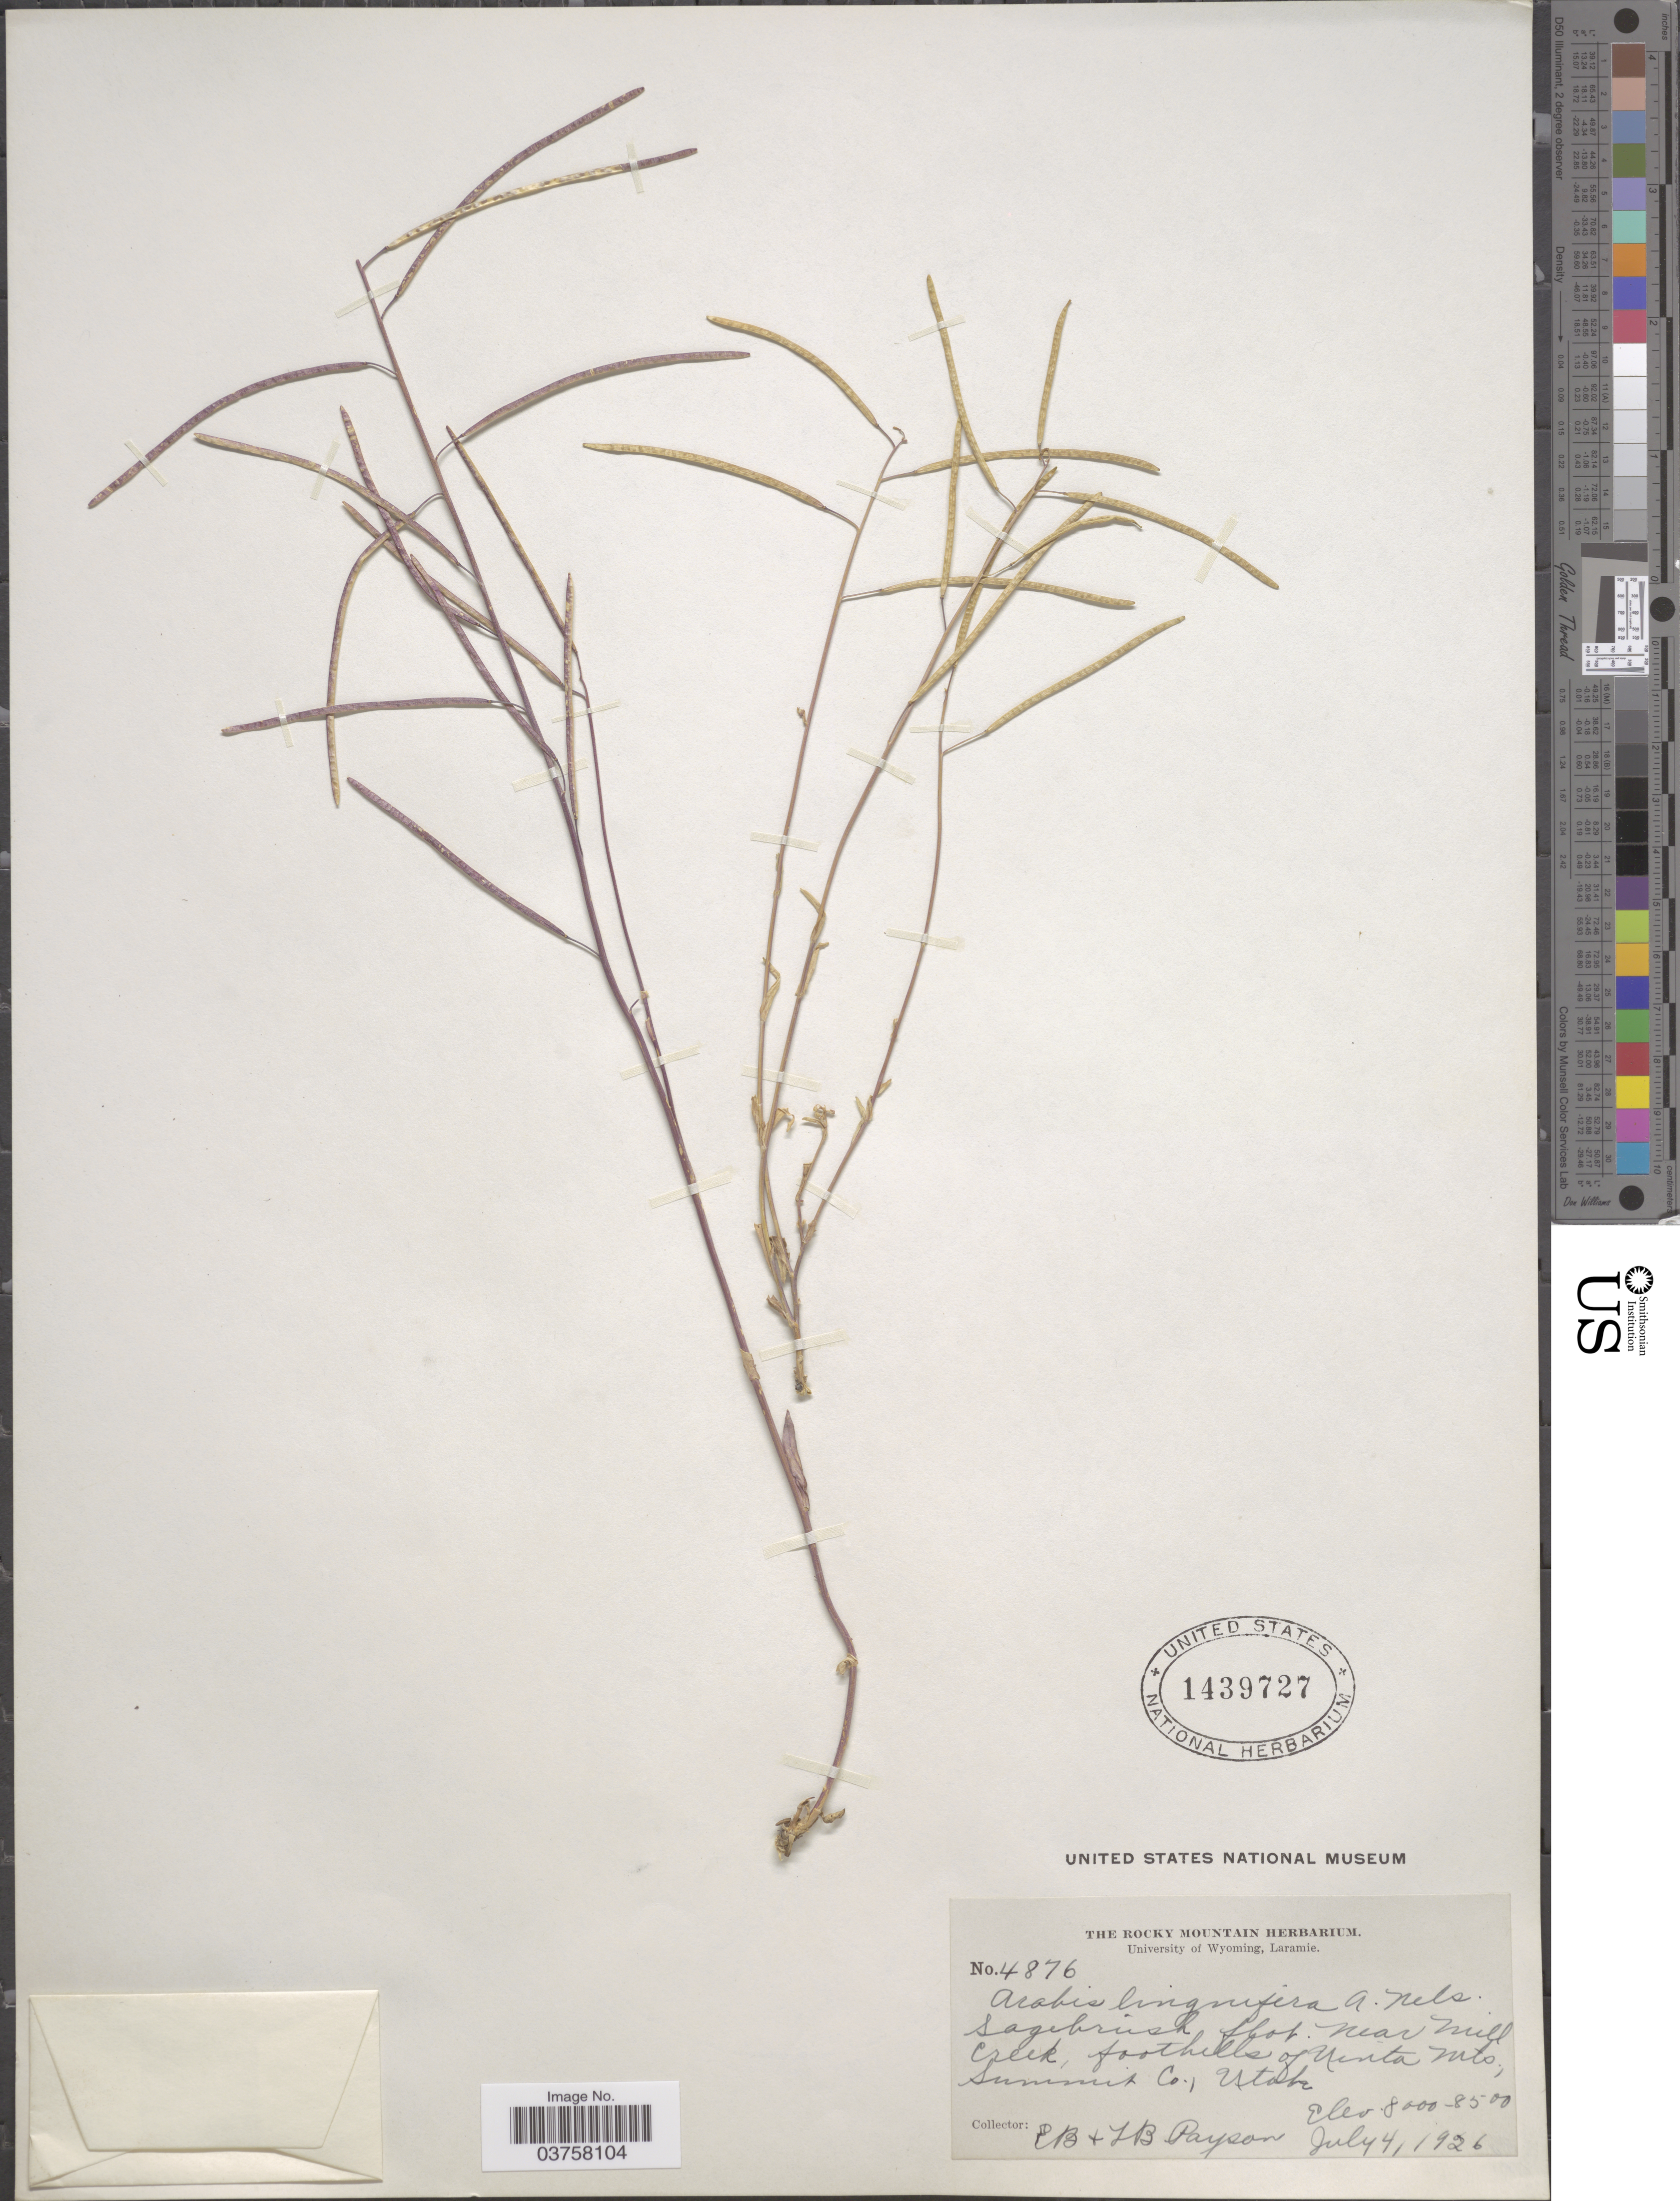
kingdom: Plantae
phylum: Tracheophyta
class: Magnoliopsida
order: Brassicales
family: Brassicaceae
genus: Arabis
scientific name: Arabis lignifera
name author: A. Nelson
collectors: E. B. Payson & L. Payson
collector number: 4876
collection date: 1926-07-04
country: United States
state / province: Utah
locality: Near Mill Creek, foothills of Uinta Mts. Summit Co.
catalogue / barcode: US 1439727